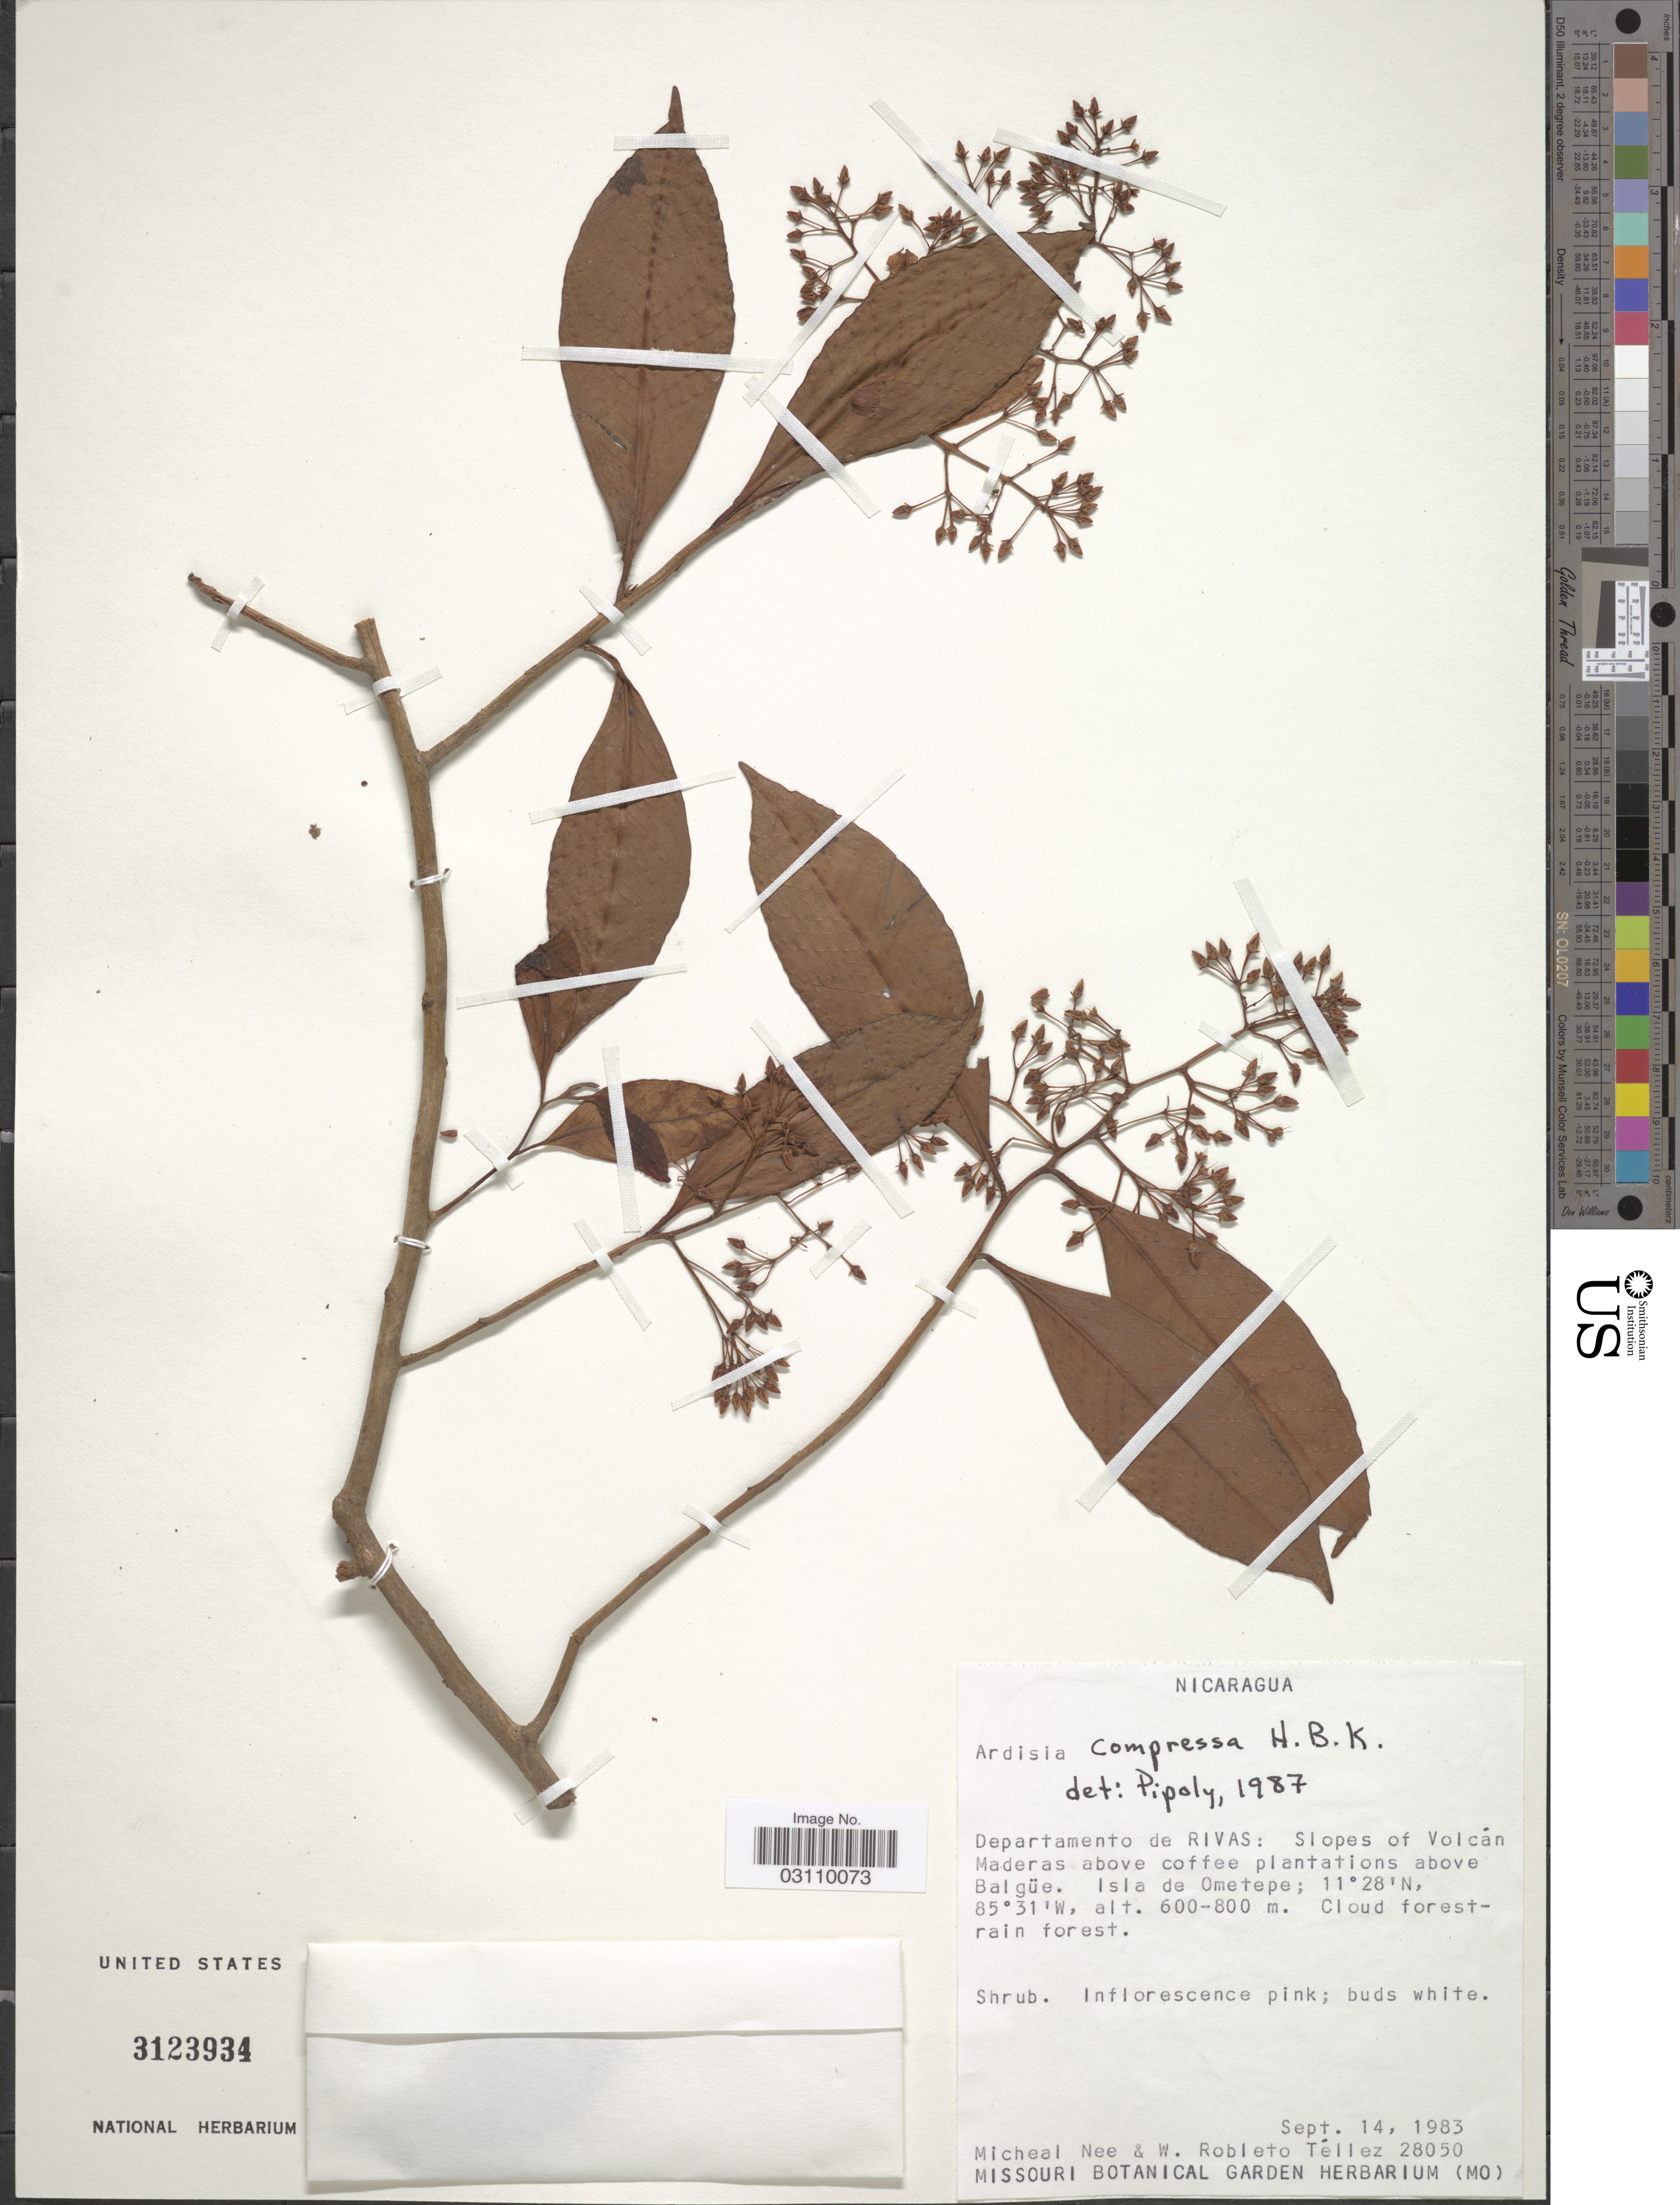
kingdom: Plantae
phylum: Tracheophyta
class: Magnoliopsida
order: Ericales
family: Primulaceae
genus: Ardisia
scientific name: Ardisia compressa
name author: Kunth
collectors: M. Nee & W. Robleto Téllez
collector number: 28050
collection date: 1983-09-14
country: Nicaragua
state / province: Rivas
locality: Departamento de Rivas: Slopes of Volcán Maderas above coffee plantations above Balgüe. Isla de Ometepe.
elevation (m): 600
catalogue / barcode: US 3123934